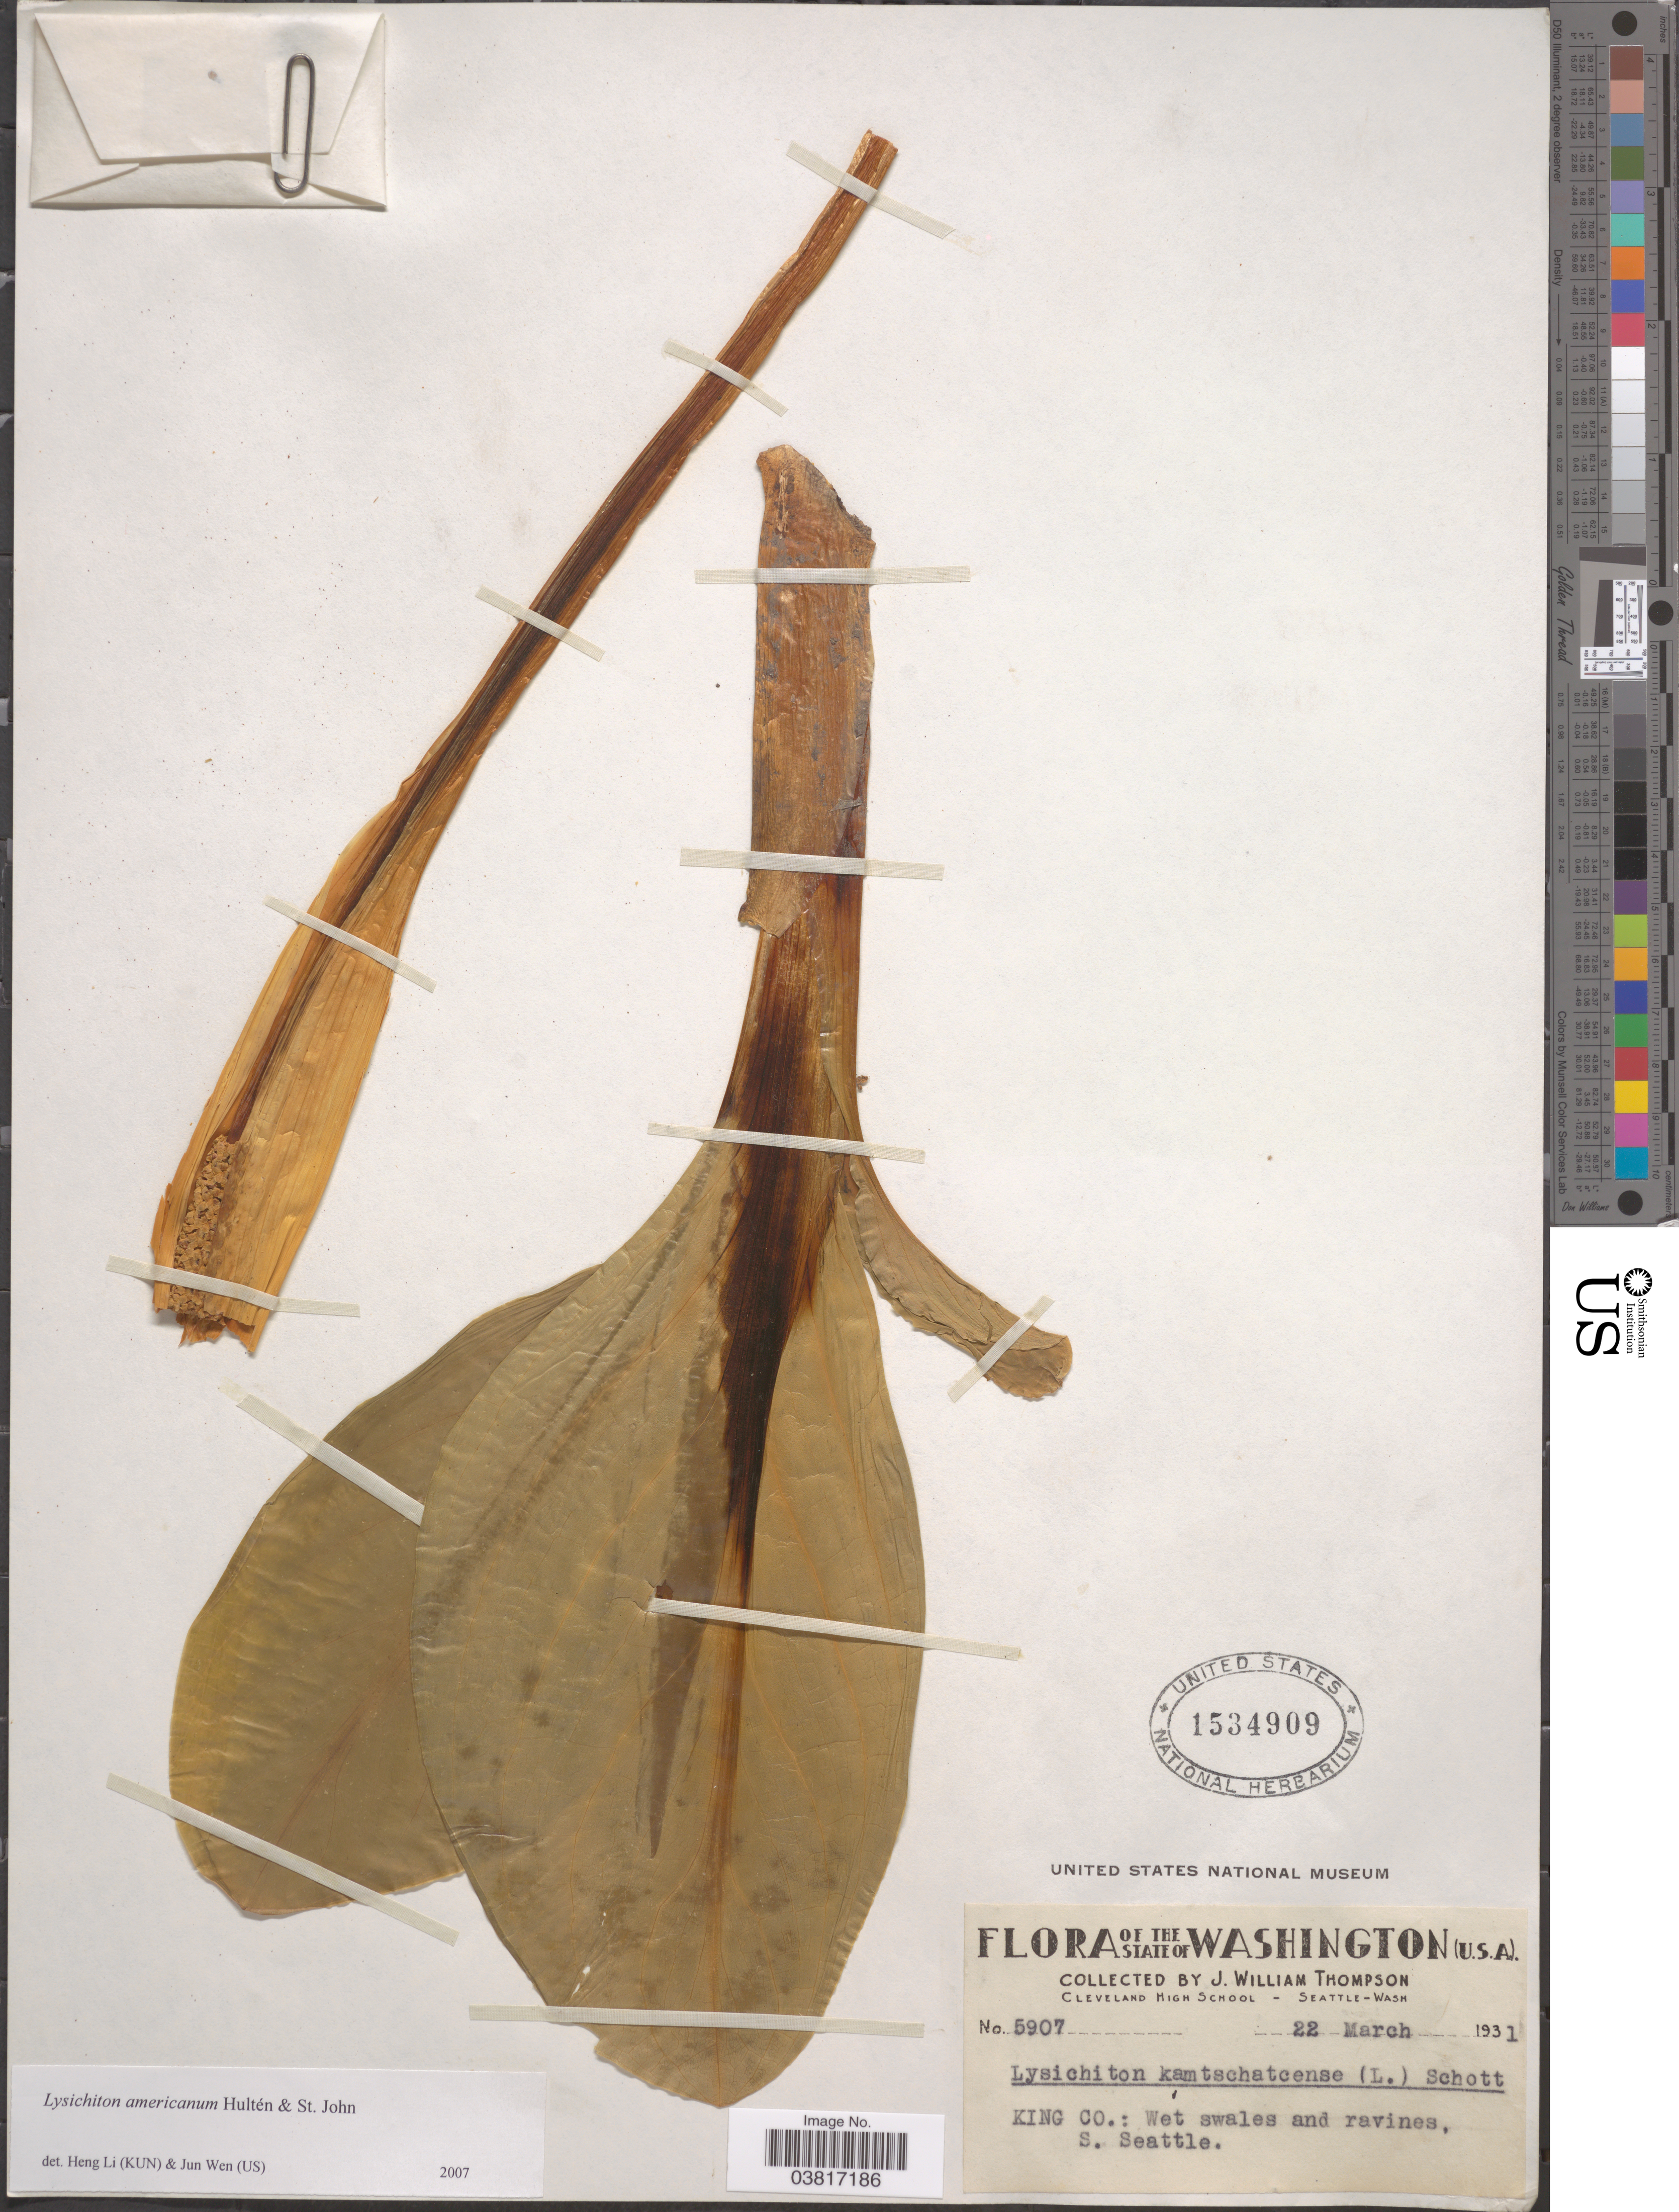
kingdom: Plantae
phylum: Tracheophyta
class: Liliopsida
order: Alismatales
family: Araceae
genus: Lysichiton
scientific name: Lysichiton americanus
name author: Hultén & H. St. John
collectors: J. W. Thompson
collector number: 5907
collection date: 1931-03-22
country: United States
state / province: Washington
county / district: King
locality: King Co.: Wet swales and ravines, S. Seattle.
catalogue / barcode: US 1534909